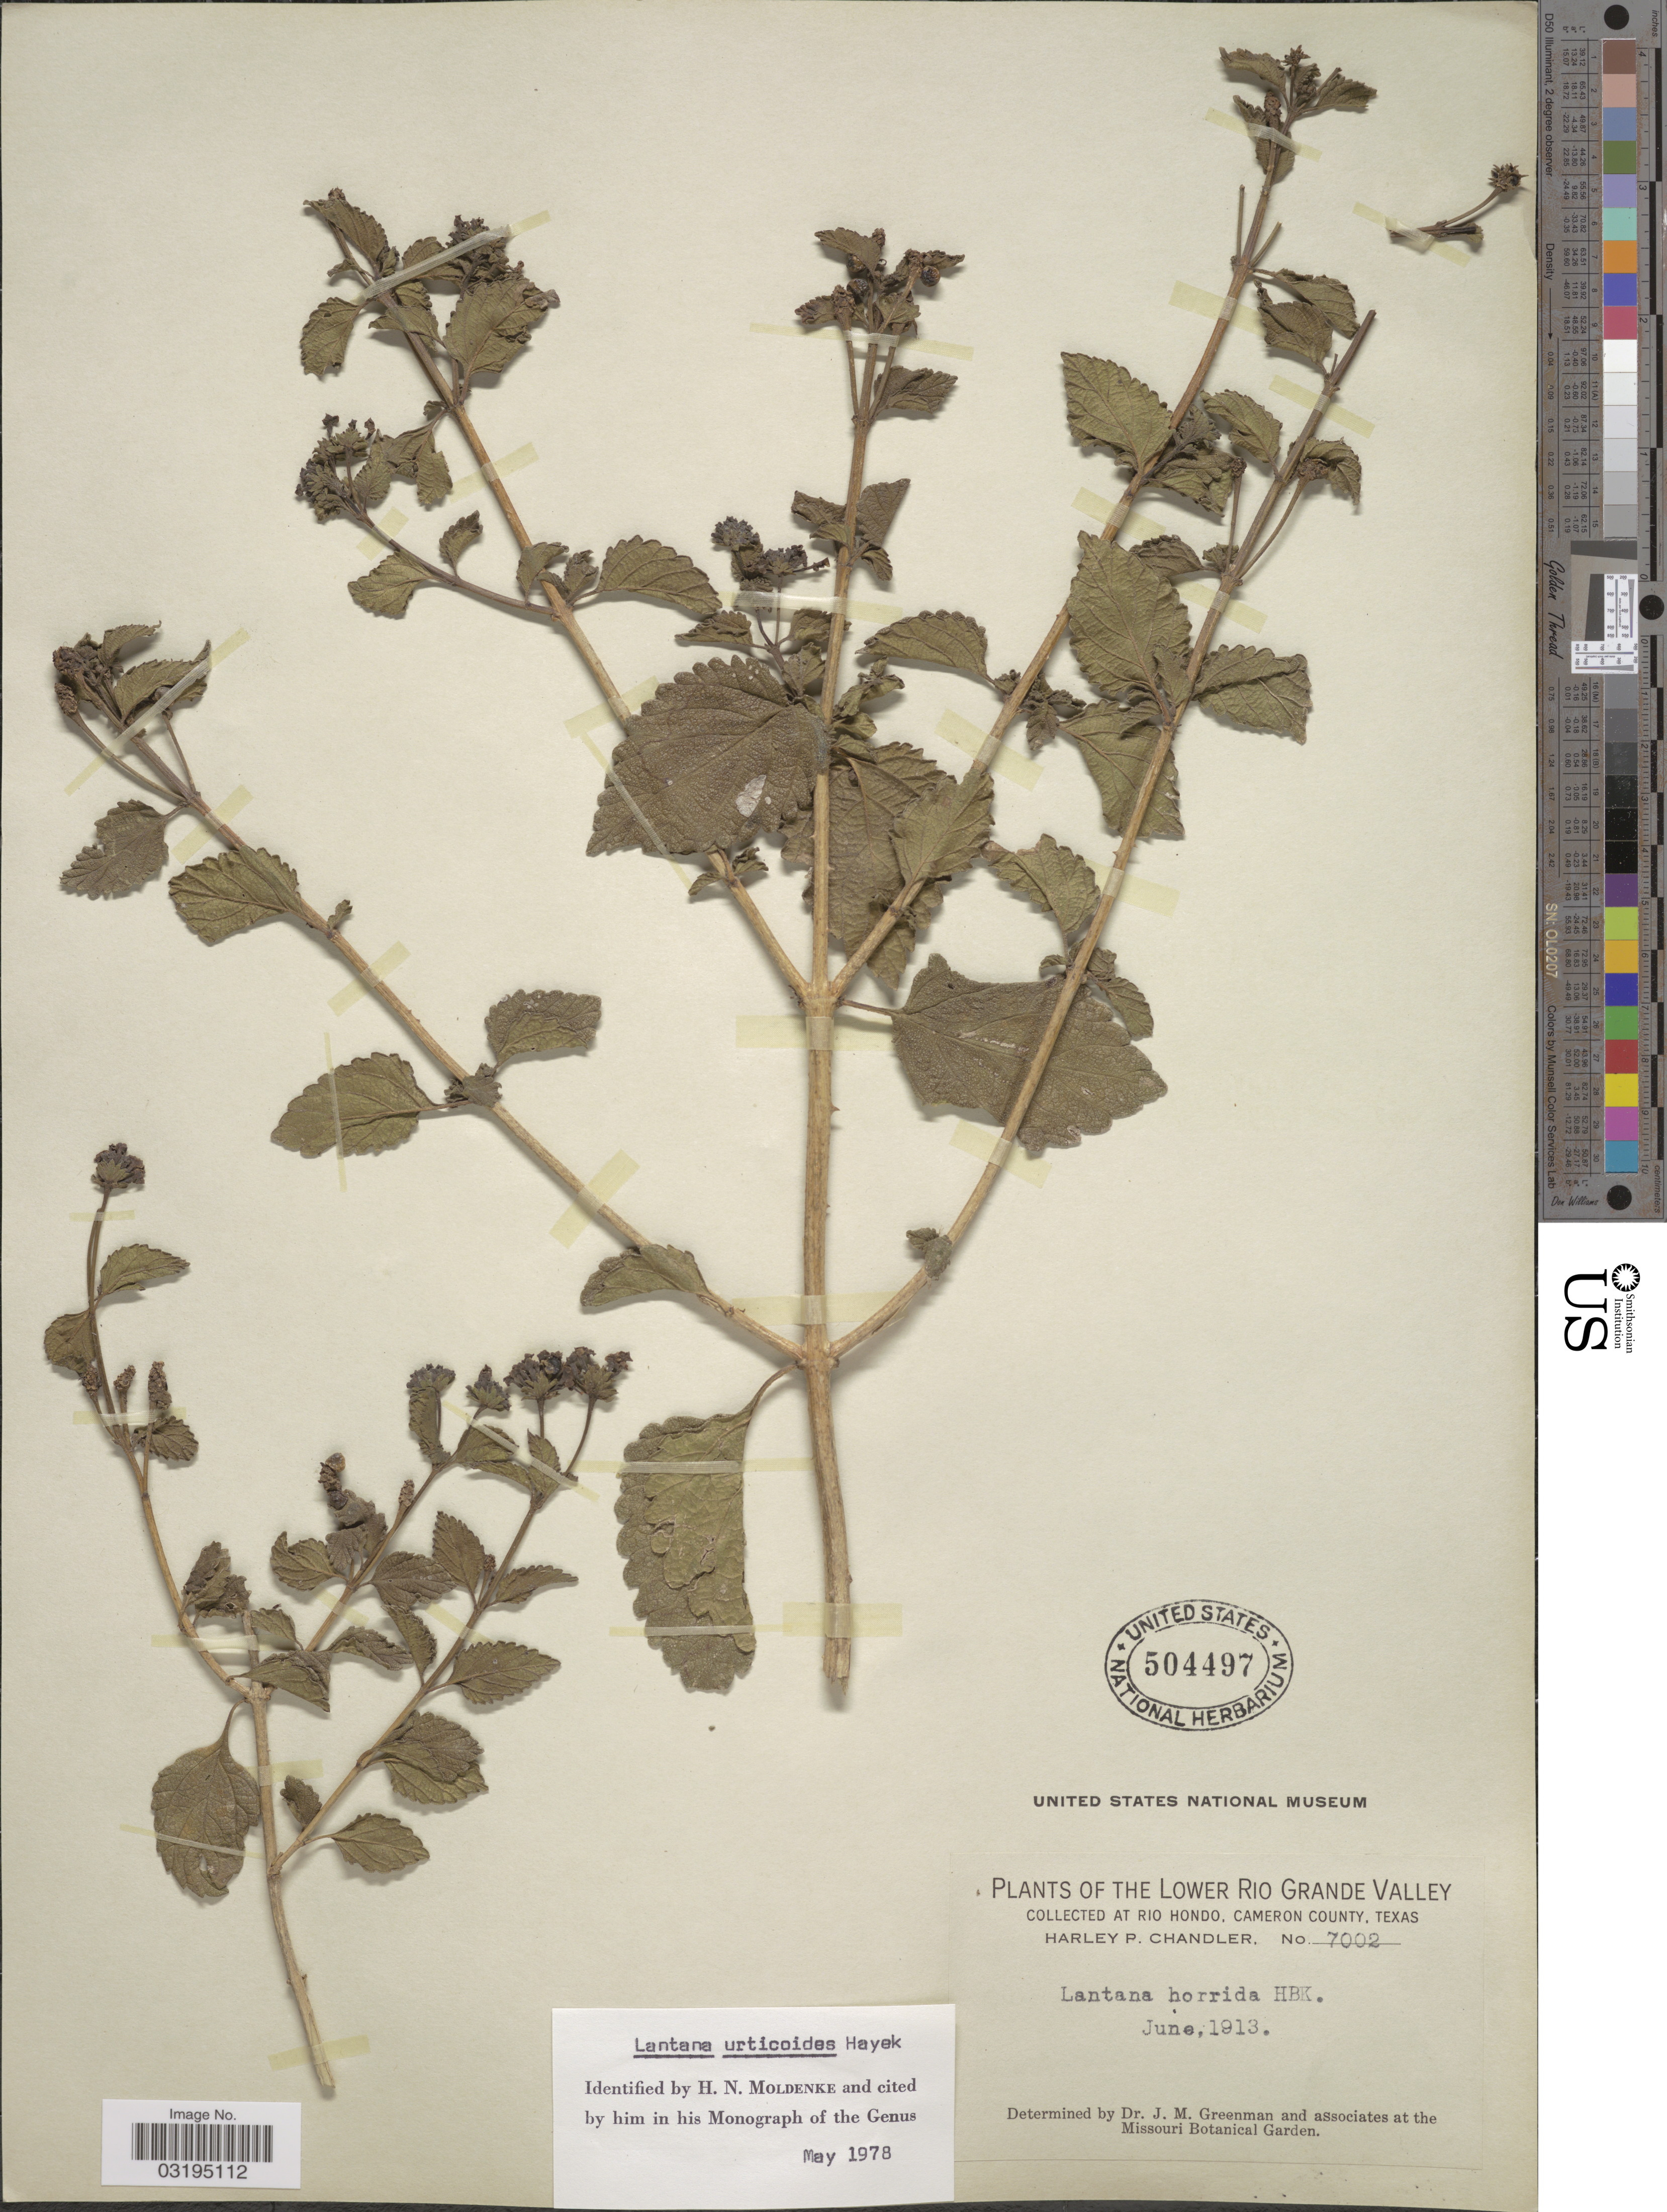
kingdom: Plantae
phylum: Tracheophyta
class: Magnoliopsida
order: Lamiales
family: Verbenaceae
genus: Lantana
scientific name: Lantana urticoides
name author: Hayek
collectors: H. Chandler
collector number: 7002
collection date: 1913-06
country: United States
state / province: Texas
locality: Lower Rio Grande Valley. At Rio Hondo, Cameron County.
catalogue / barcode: US 504497